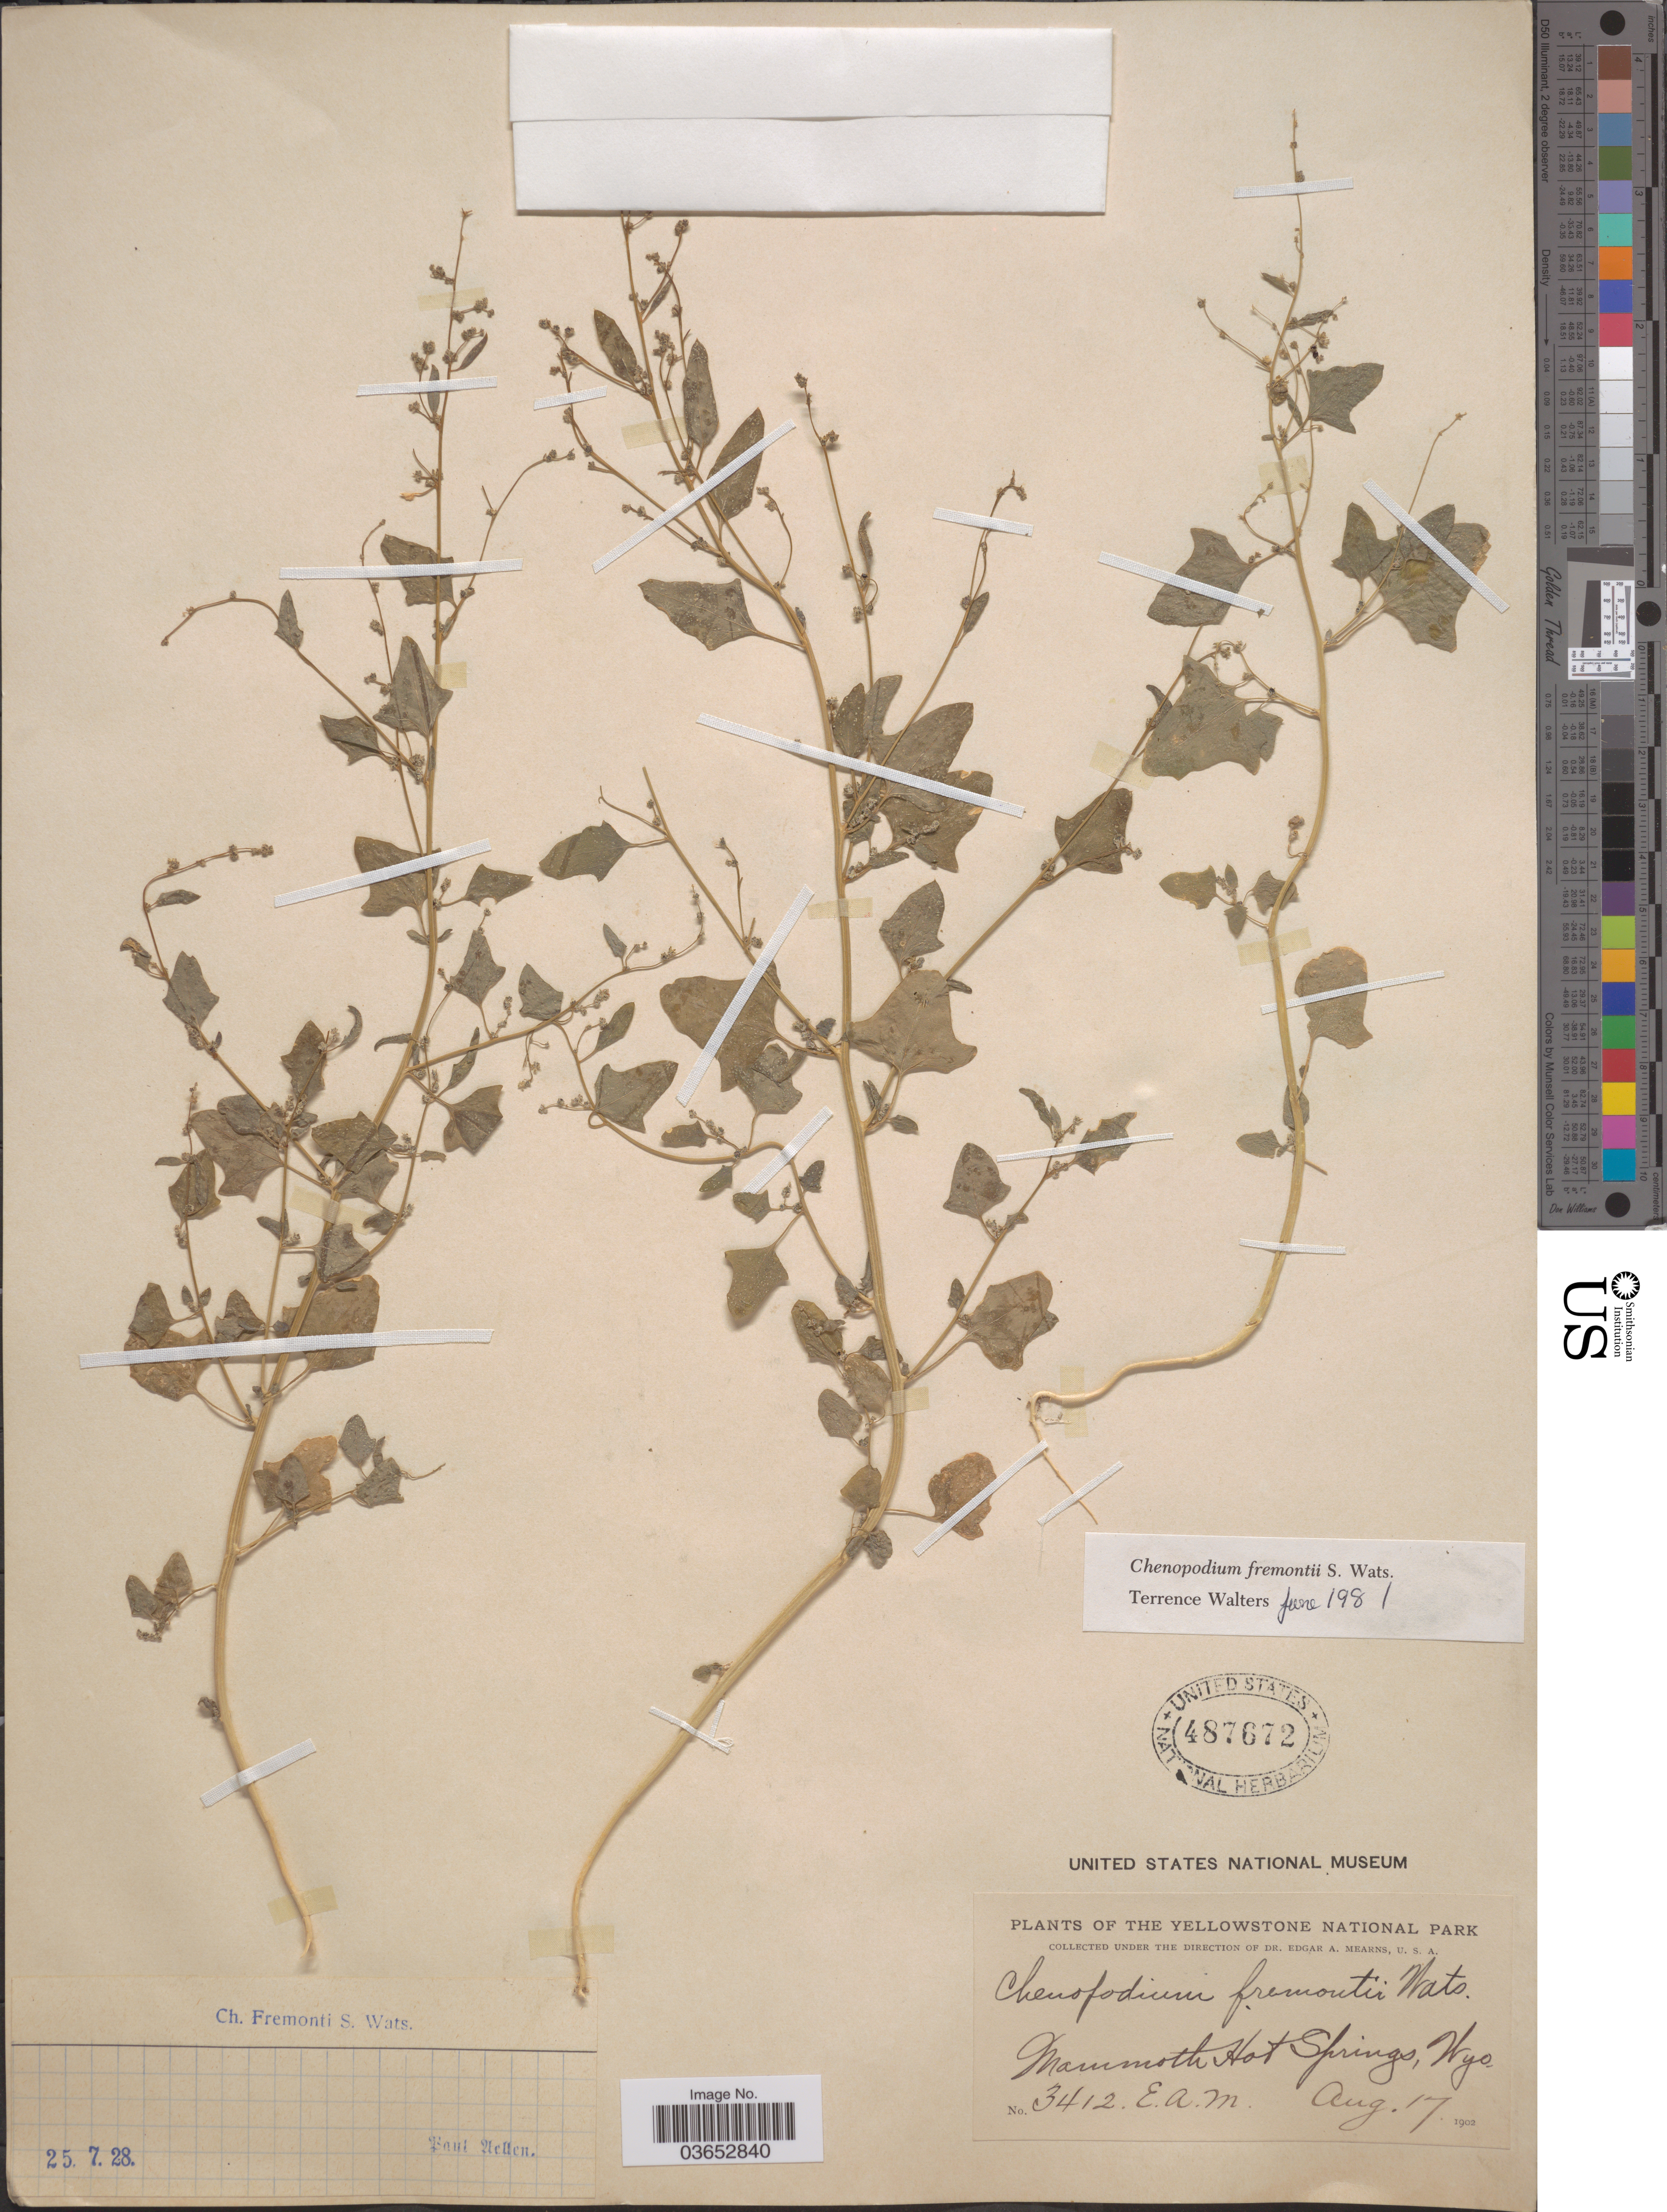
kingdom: Plantae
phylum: Tracheophyta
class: Magnoliopsida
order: Caryophyllales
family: Amaranthaceae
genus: Chenopodium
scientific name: Chenopodium fremontii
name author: S. Watson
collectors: E. A. Mearns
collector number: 3412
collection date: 1902-08-17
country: United States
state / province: Wyoming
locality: The Yellowstone National Park. Mammoth Hot Springs.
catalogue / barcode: US 487672